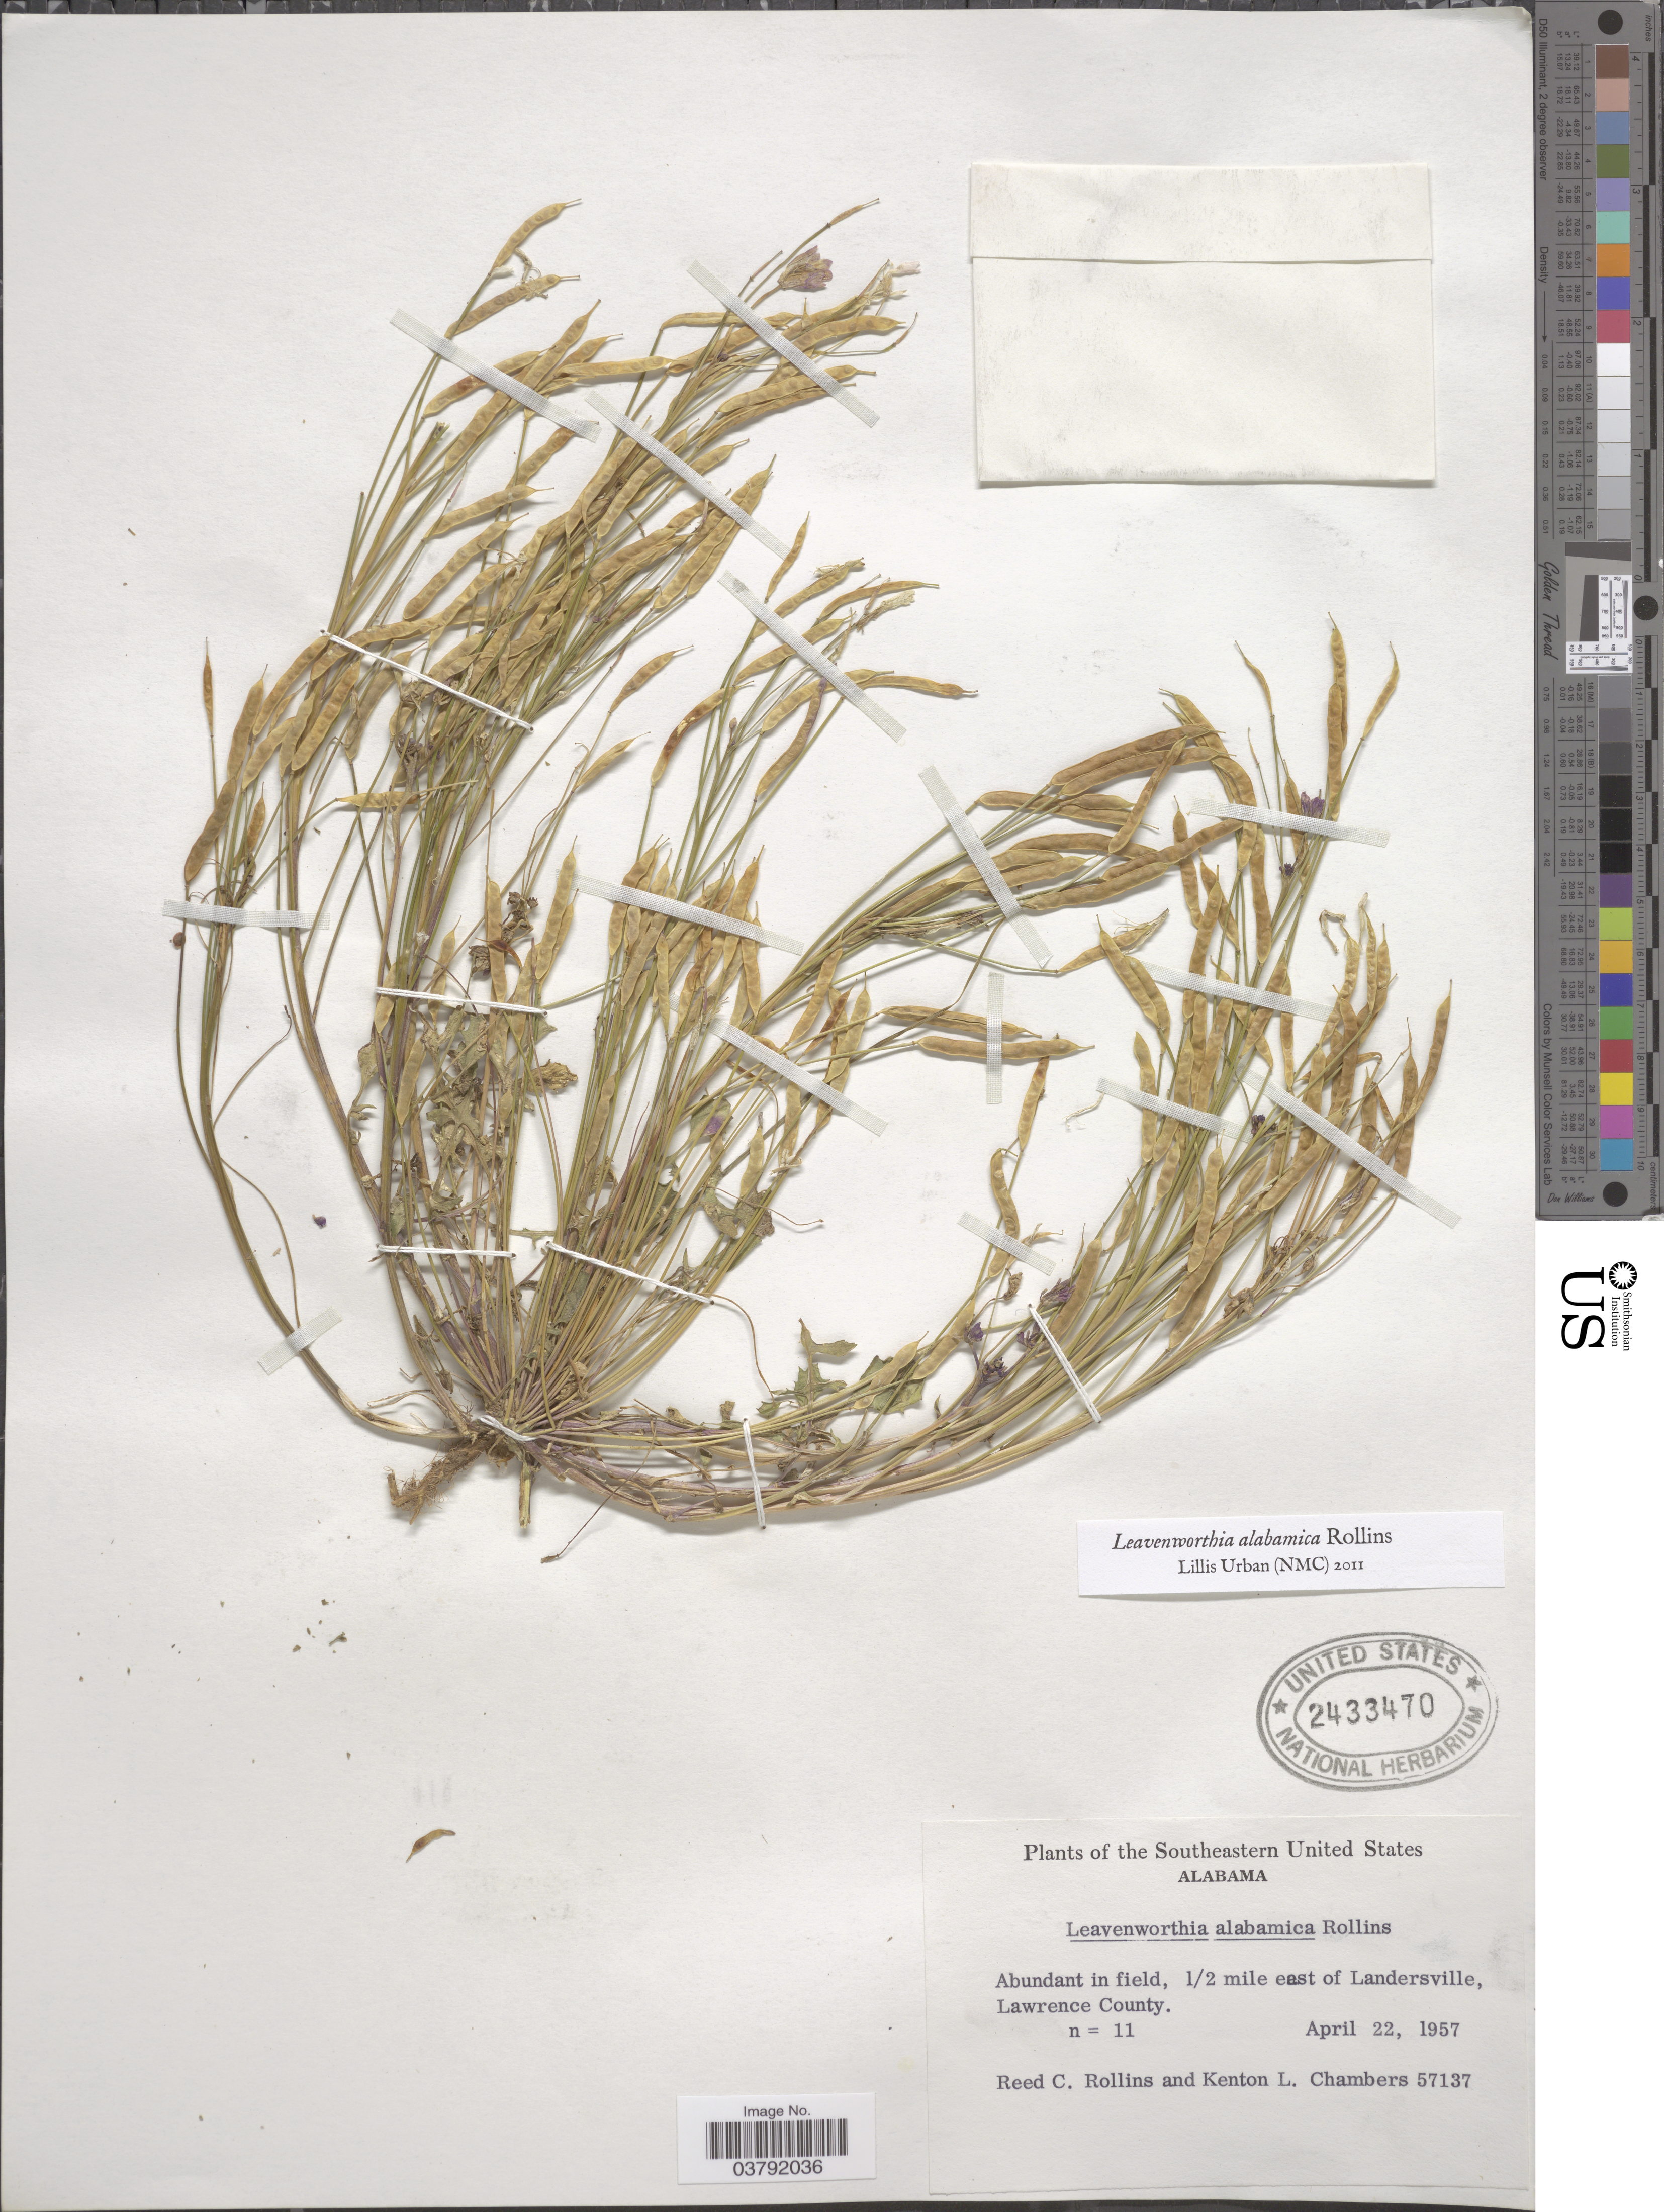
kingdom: Plantae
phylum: Tracheophyta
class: Magnoliopsida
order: Brassicales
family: Brassicaceae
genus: Leavenworthia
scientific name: Leavenworthia alabamica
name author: Rollins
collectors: R. C. Rollins & K. L. Chambers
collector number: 57137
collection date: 1957-04-22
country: United States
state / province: Alabama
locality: Southeastern United States. 1/2 mile east of Landersville, Lawrence County.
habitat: abundant in field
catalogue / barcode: US 2433470